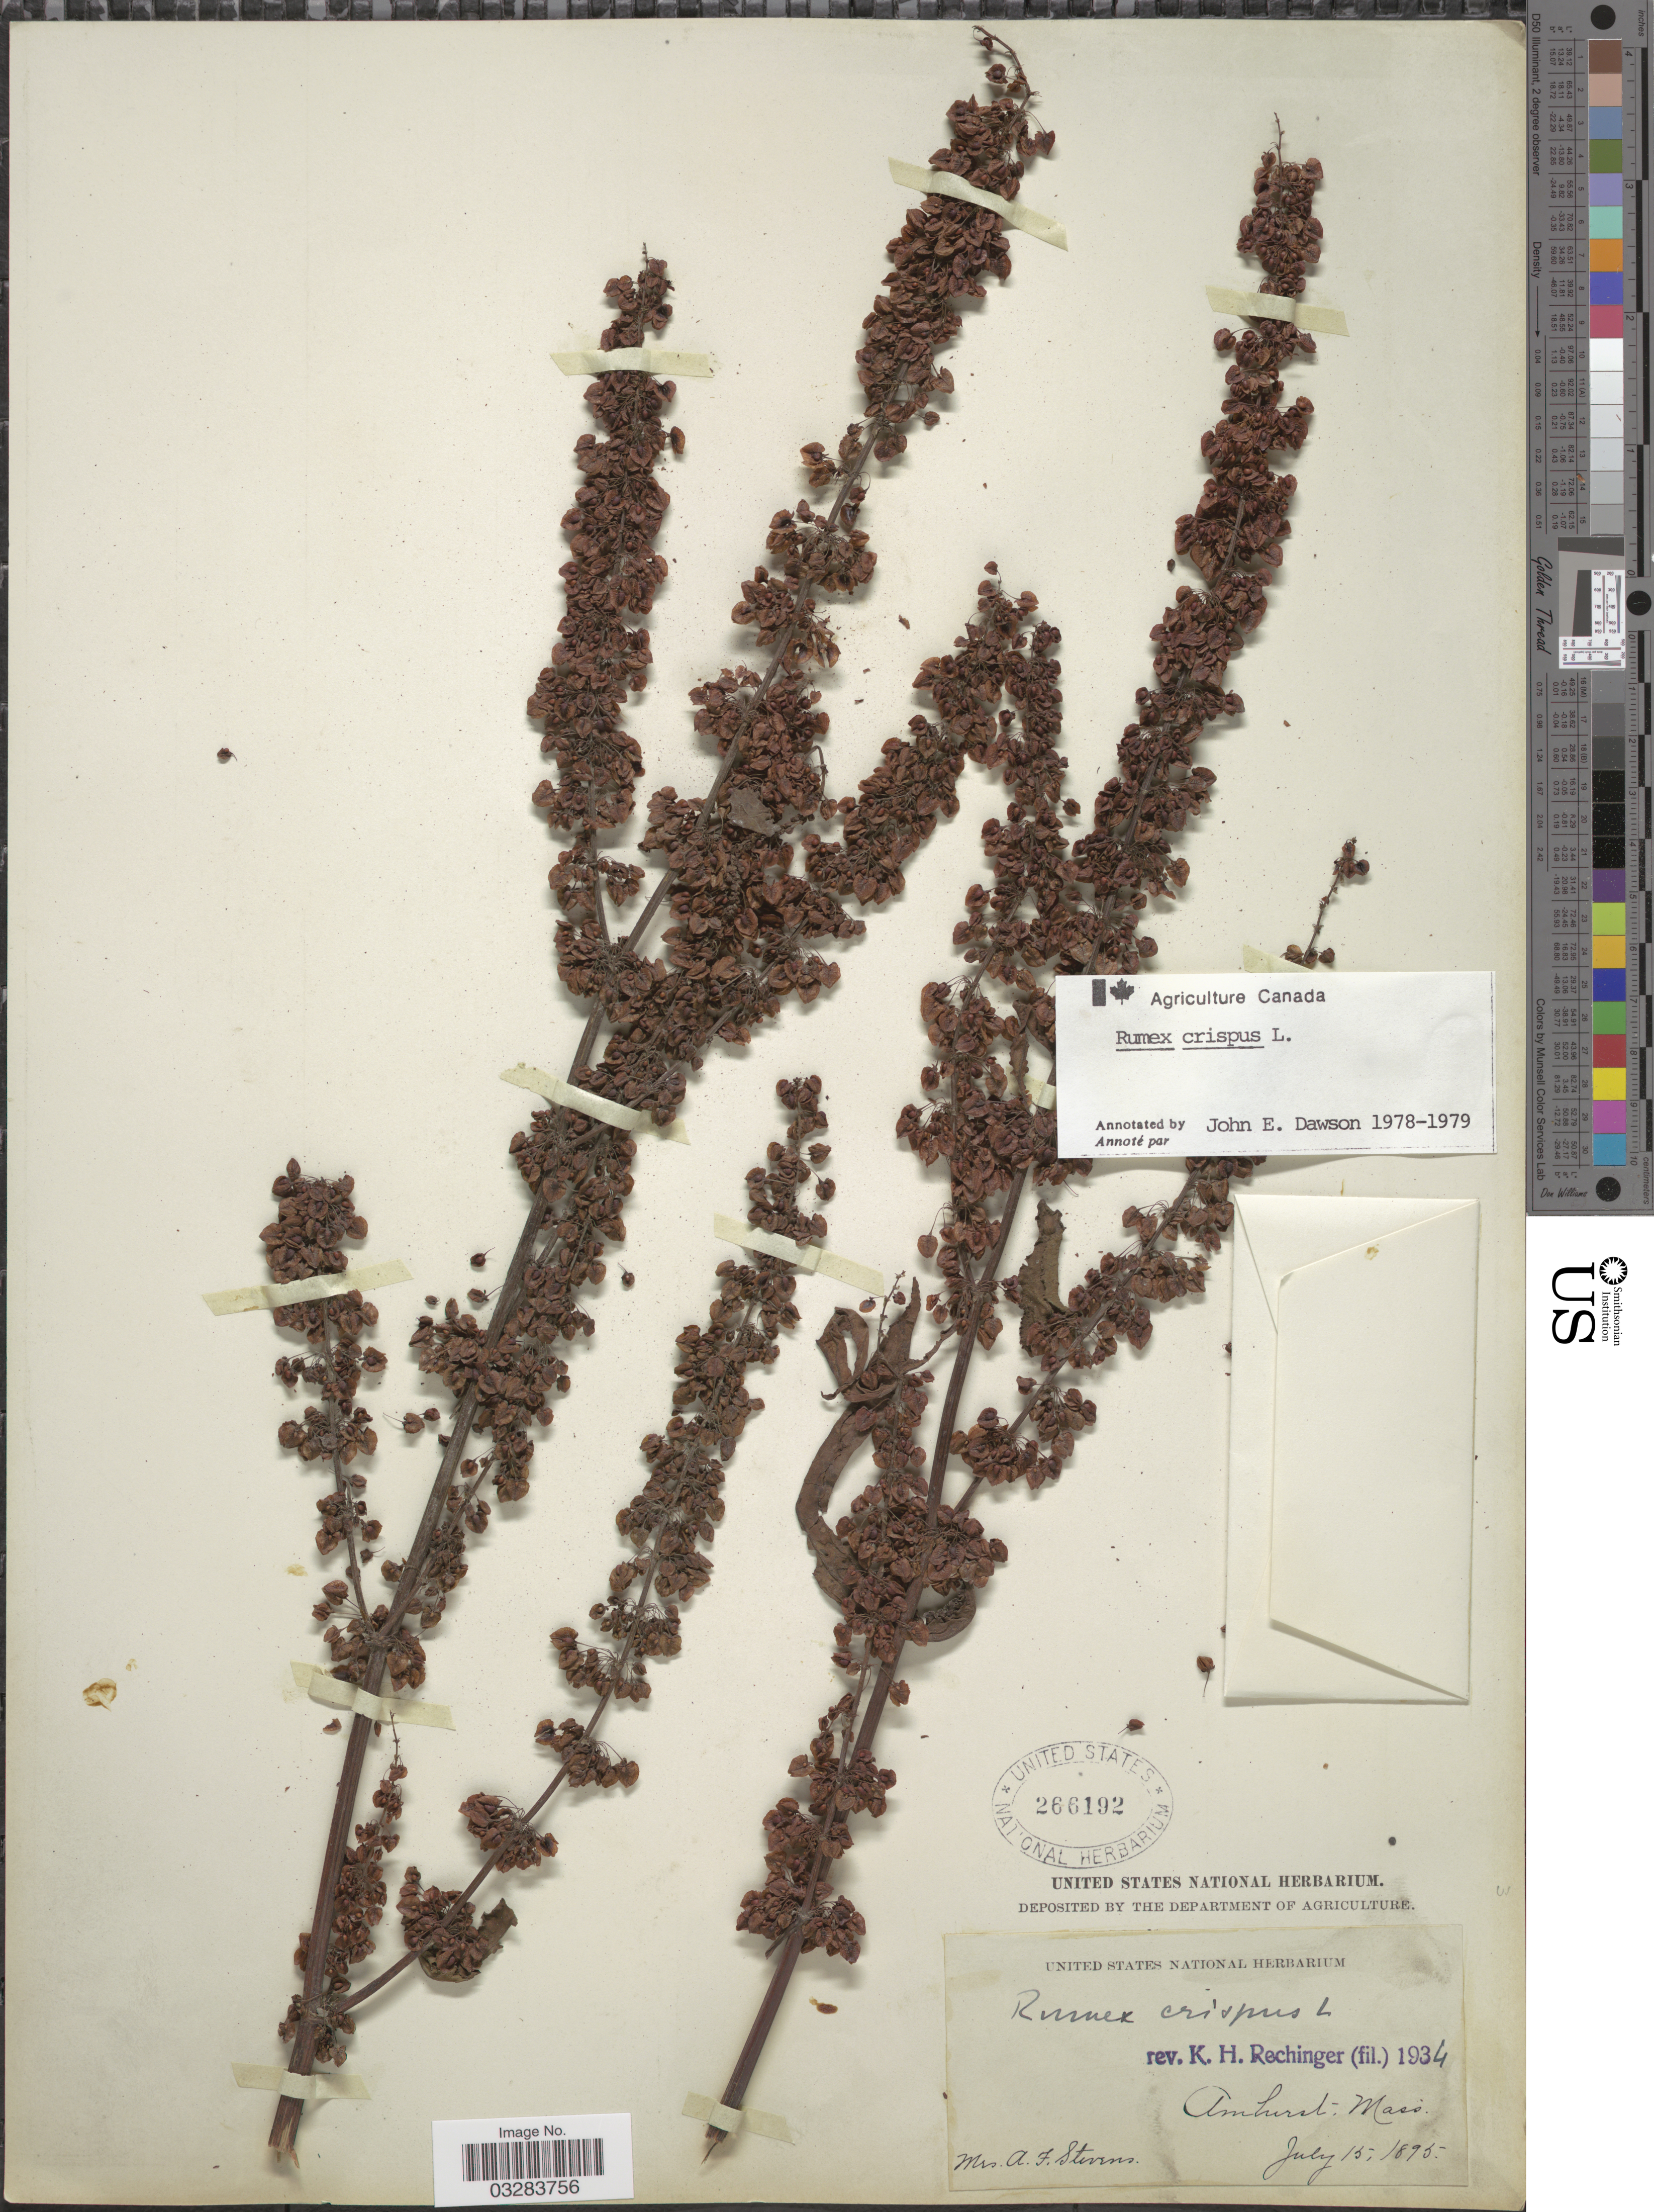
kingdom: Plantae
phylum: Tracheophyta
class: Magnoliopsida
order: Caryophyllales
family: Polygonaceae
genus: Rumex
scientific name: Rumex crispus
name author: L.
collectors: A. Stevens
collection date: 1895-07-15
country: United States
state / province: Massachusetts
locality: Amhurst.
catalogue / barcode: US 266192